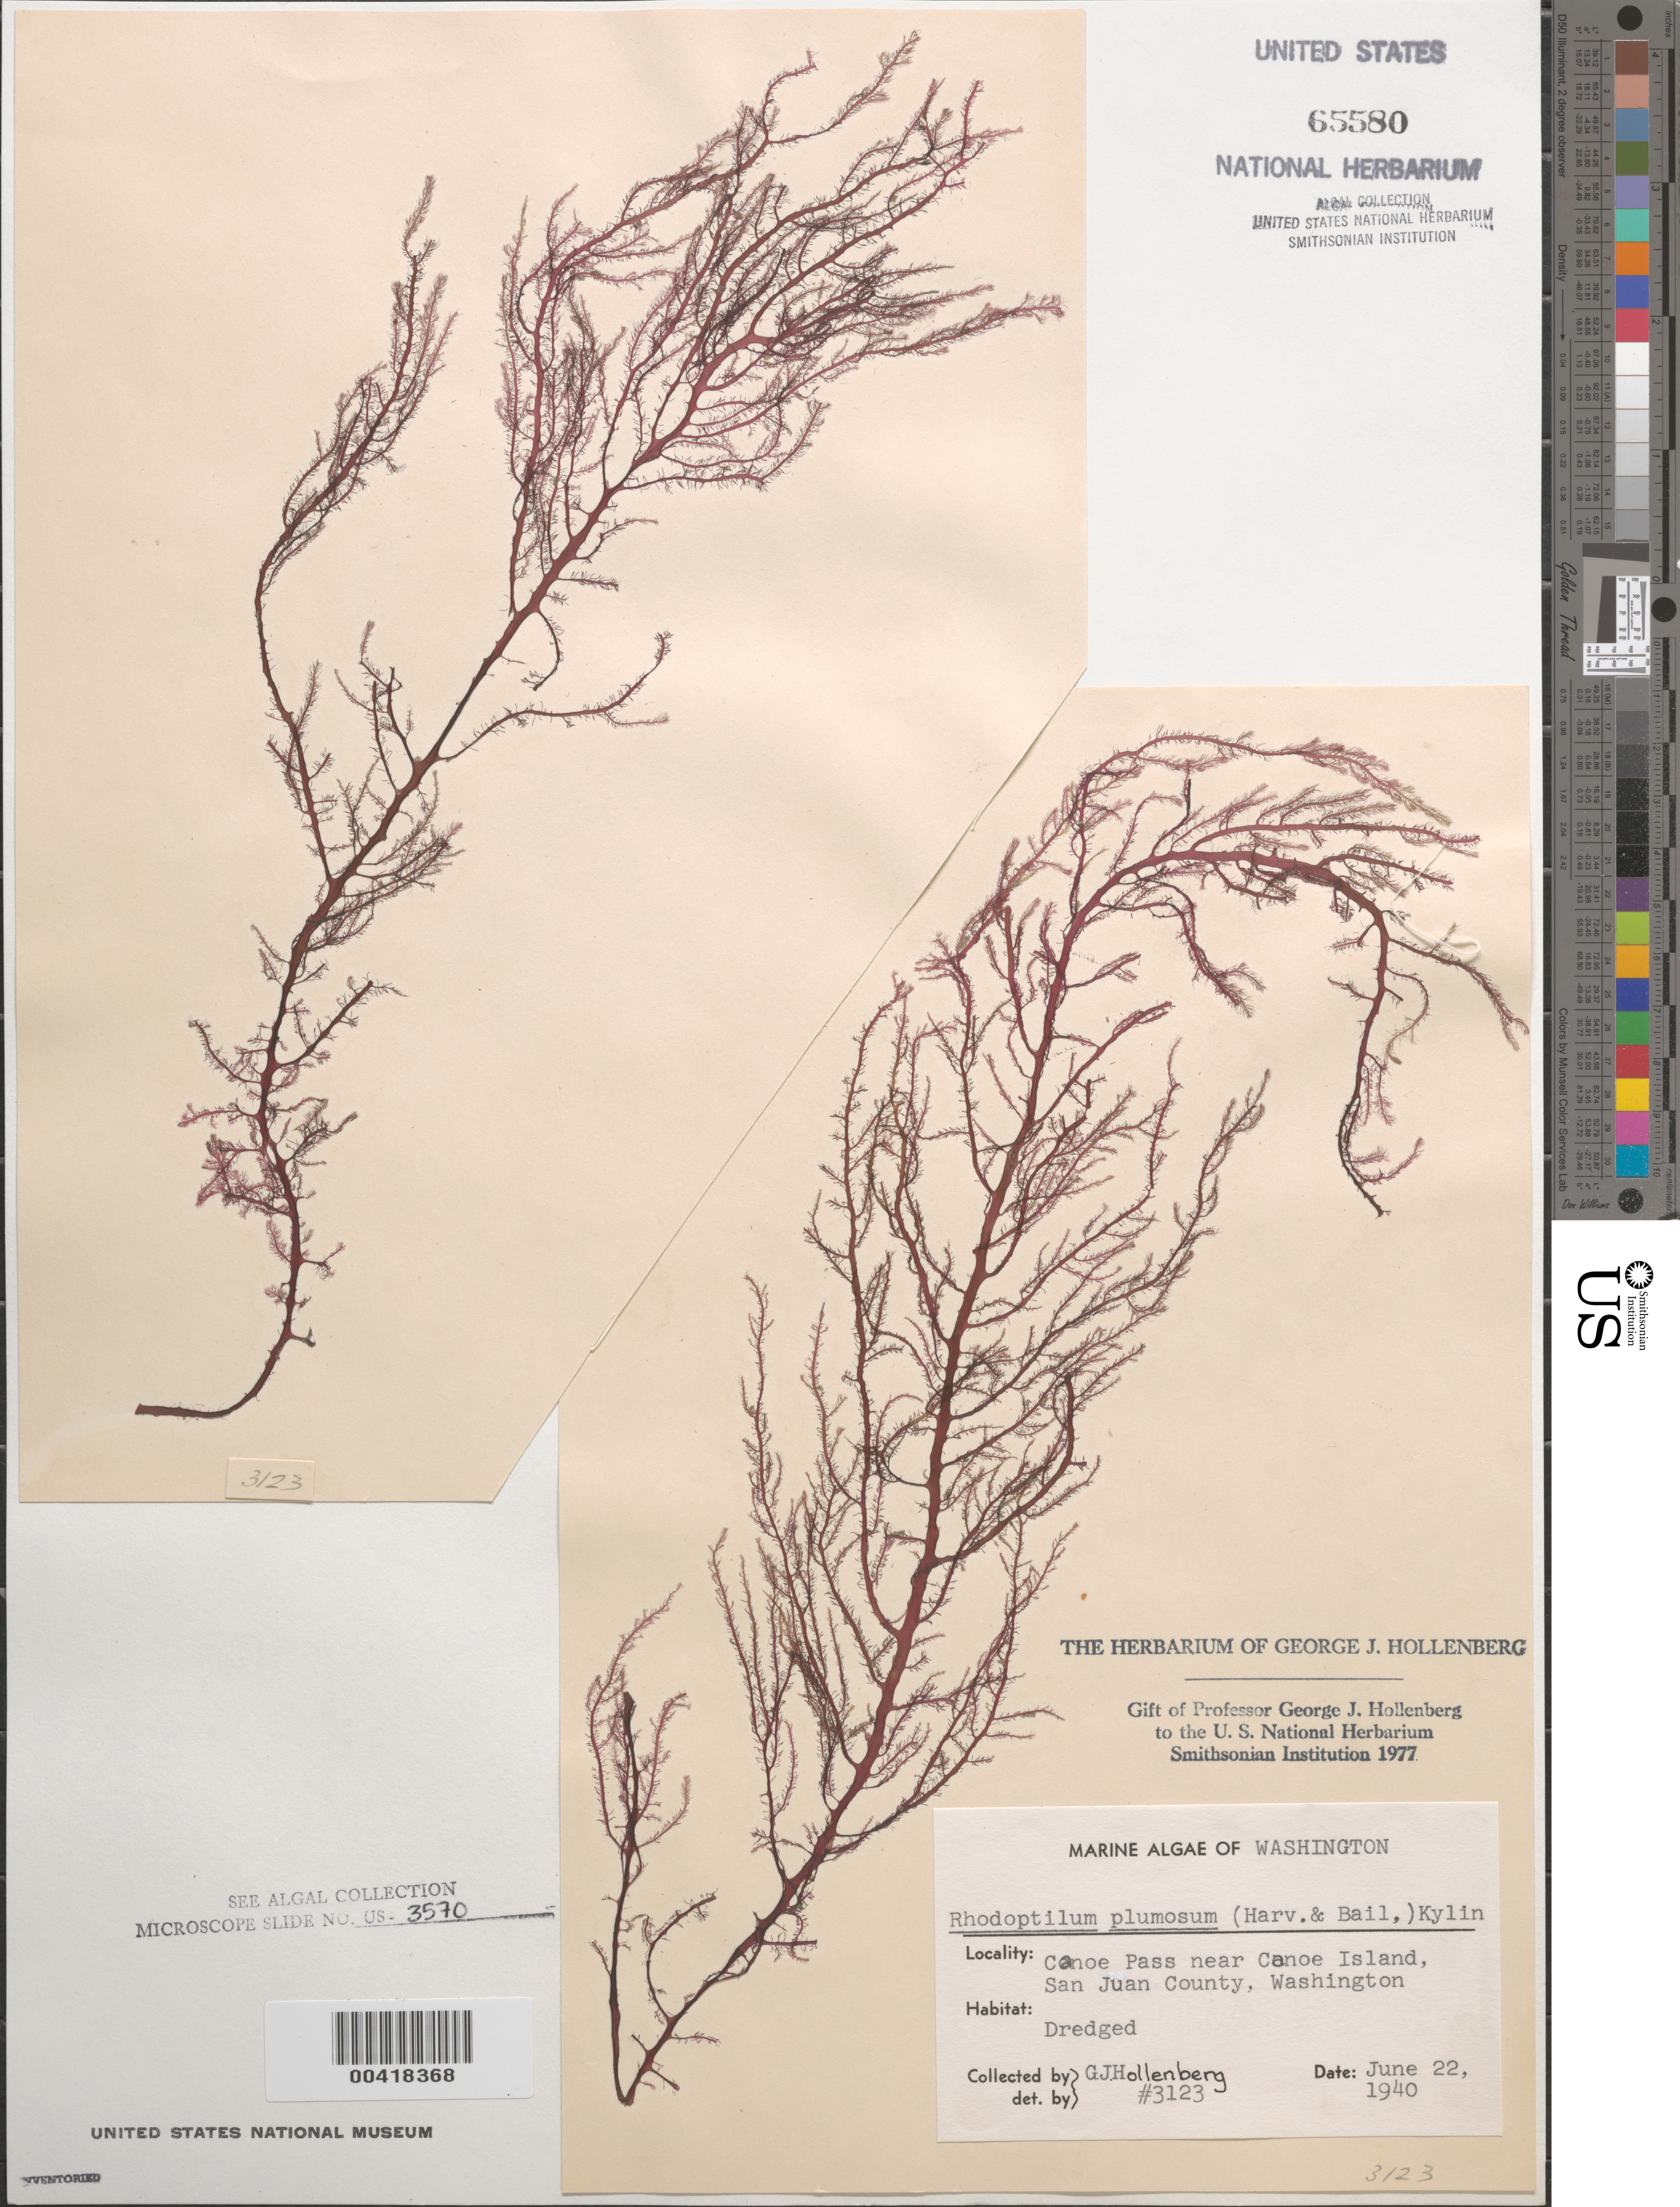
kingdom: Plantae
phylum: Rhodophyta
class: Florideophyceae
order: Ceramiales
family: Dasyaceae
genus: Rhodoptilum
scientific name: Rhodoptilum plumosum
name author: (Harv. & Bail.) Kylin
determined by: Hollenberg, George J.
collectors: G. Hollenberg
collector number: GJH 3123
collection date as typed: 22 Jun 1940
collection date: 1940-06-22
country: United States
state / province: Washington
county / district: San Juan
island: San Juan Islands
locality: Canoe Pass near Canoe Island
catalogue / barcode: US 65580